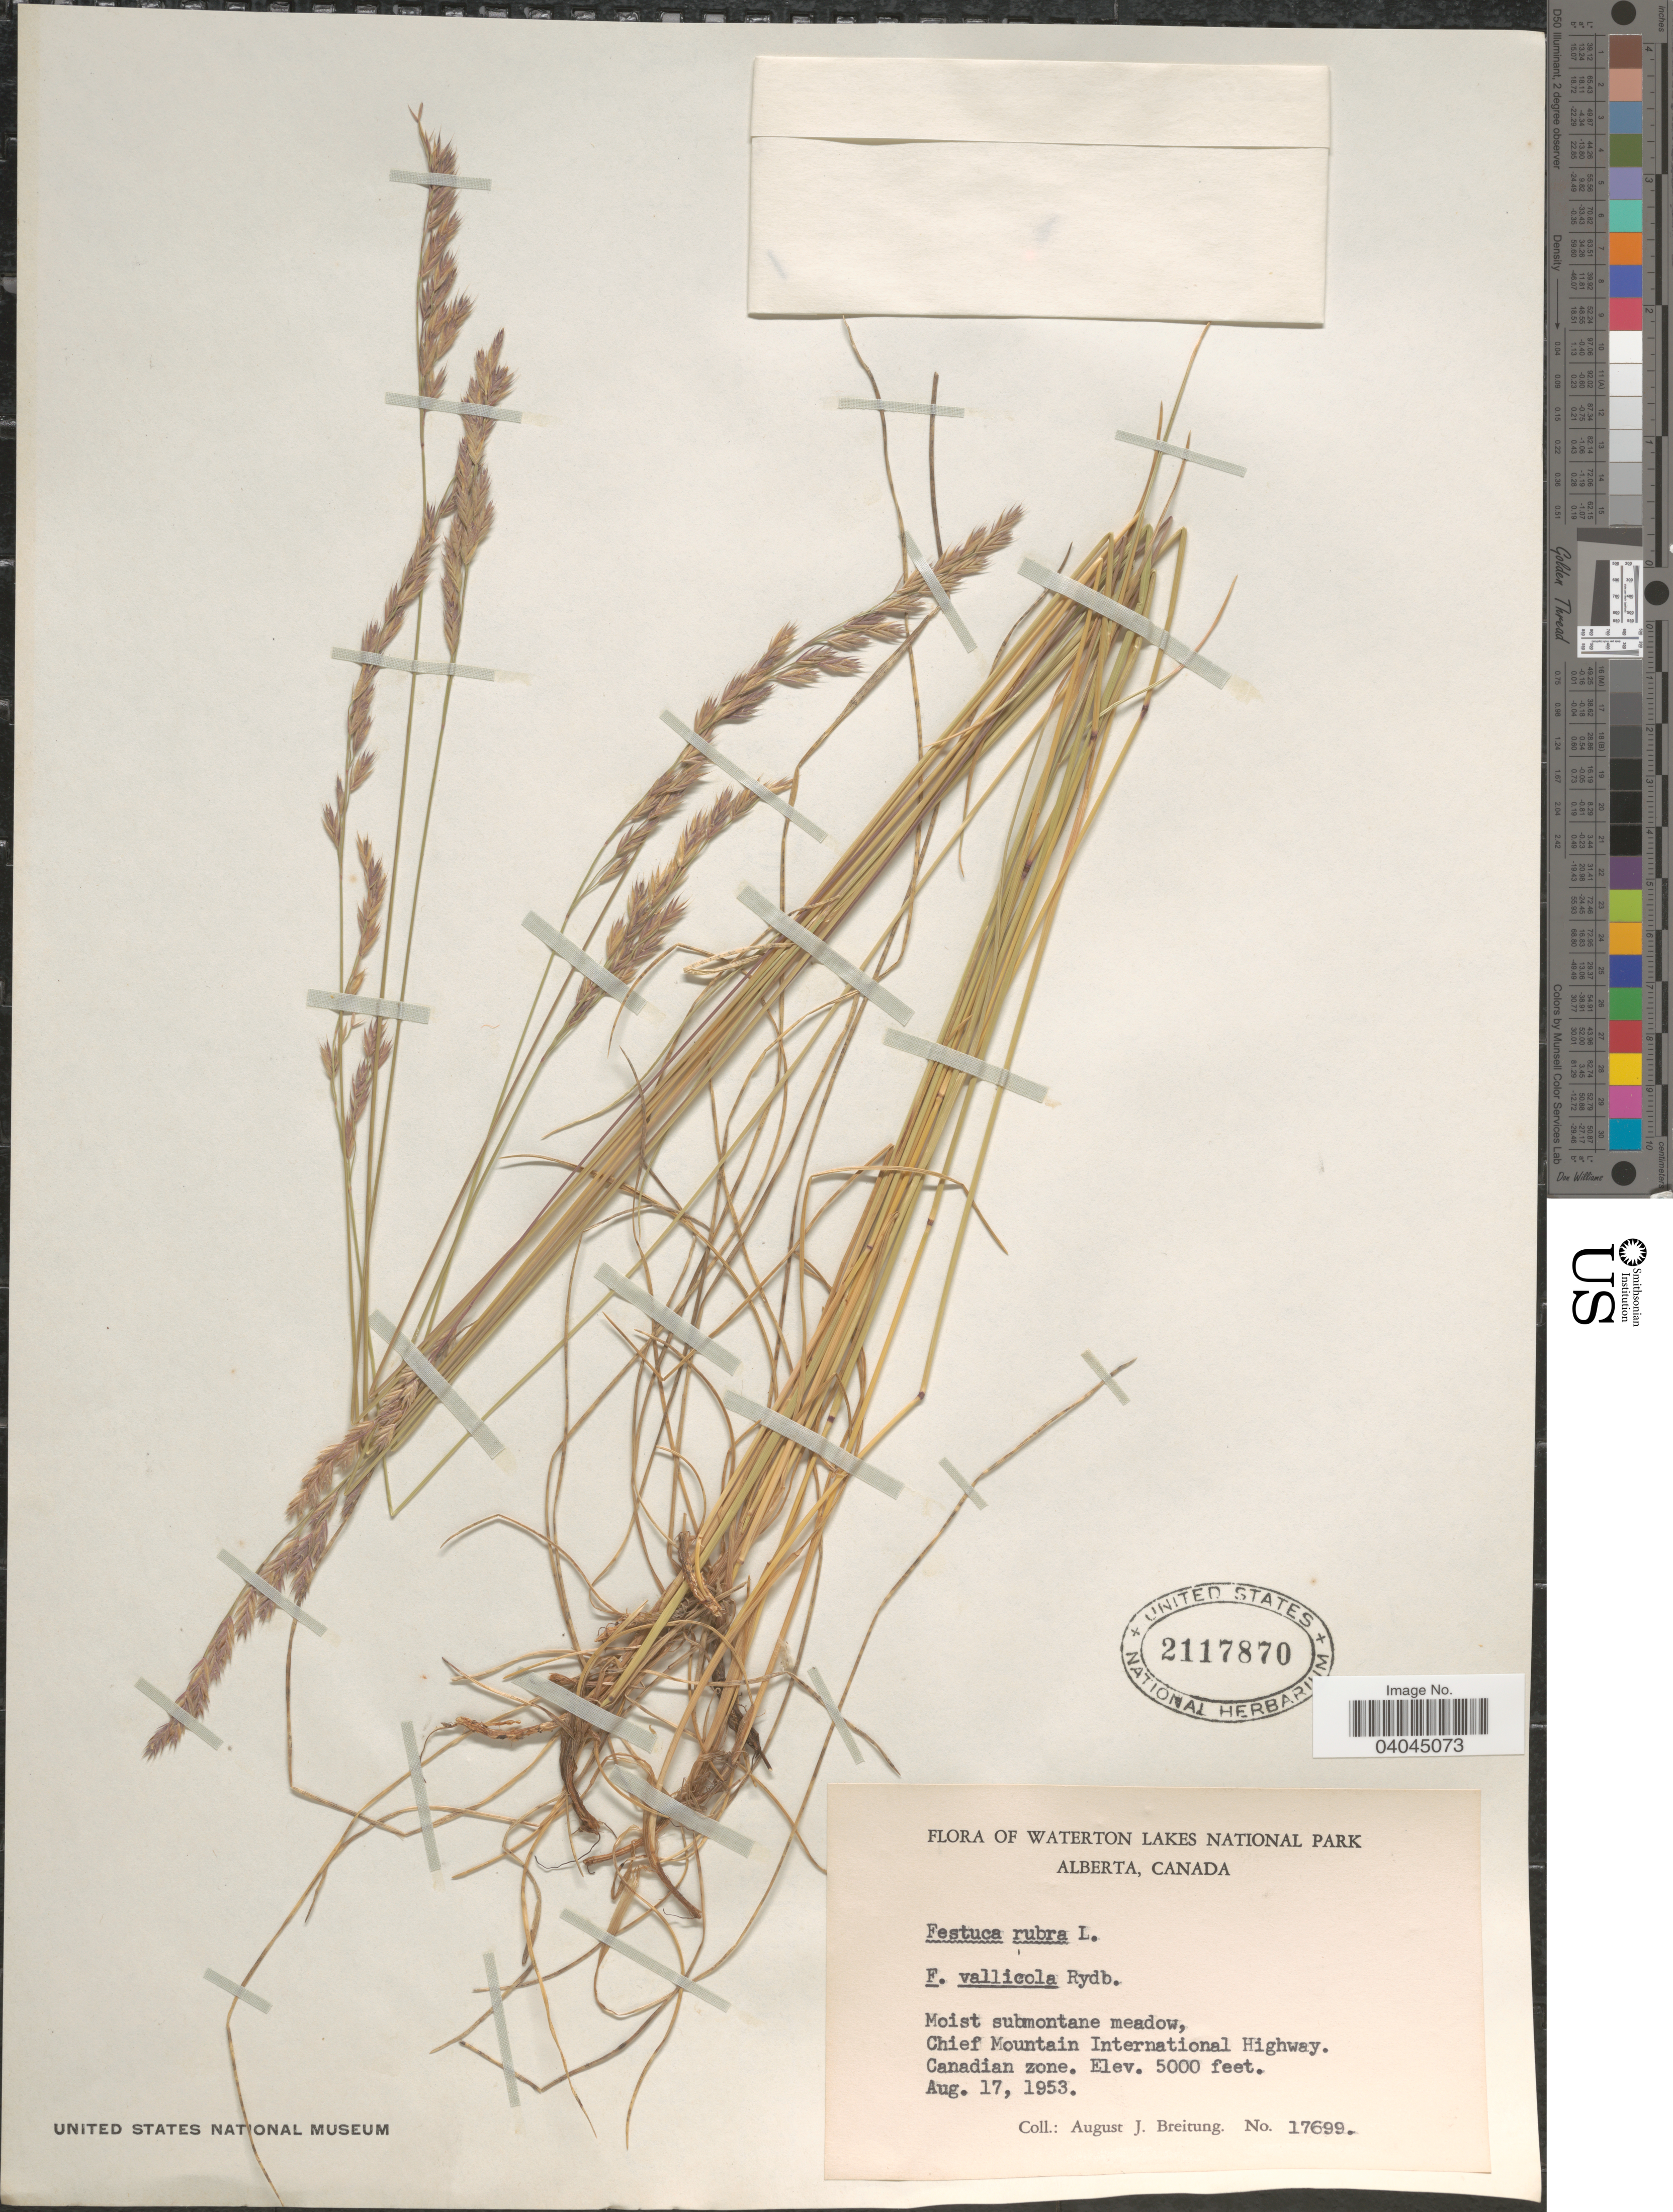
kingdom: Plantae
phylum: Tracheophyta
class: Liliopsida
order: Poales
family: Poaceae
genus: Festuca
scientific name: Festuca rubra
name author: L.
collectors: A. Breitung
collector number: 17699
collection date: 1953-08-17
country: Canada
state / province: Alberta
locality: Waterton Lakes National Park. Chief Mountain International Highway. Canadian zone.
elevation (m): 1524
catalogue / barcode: US 2117870